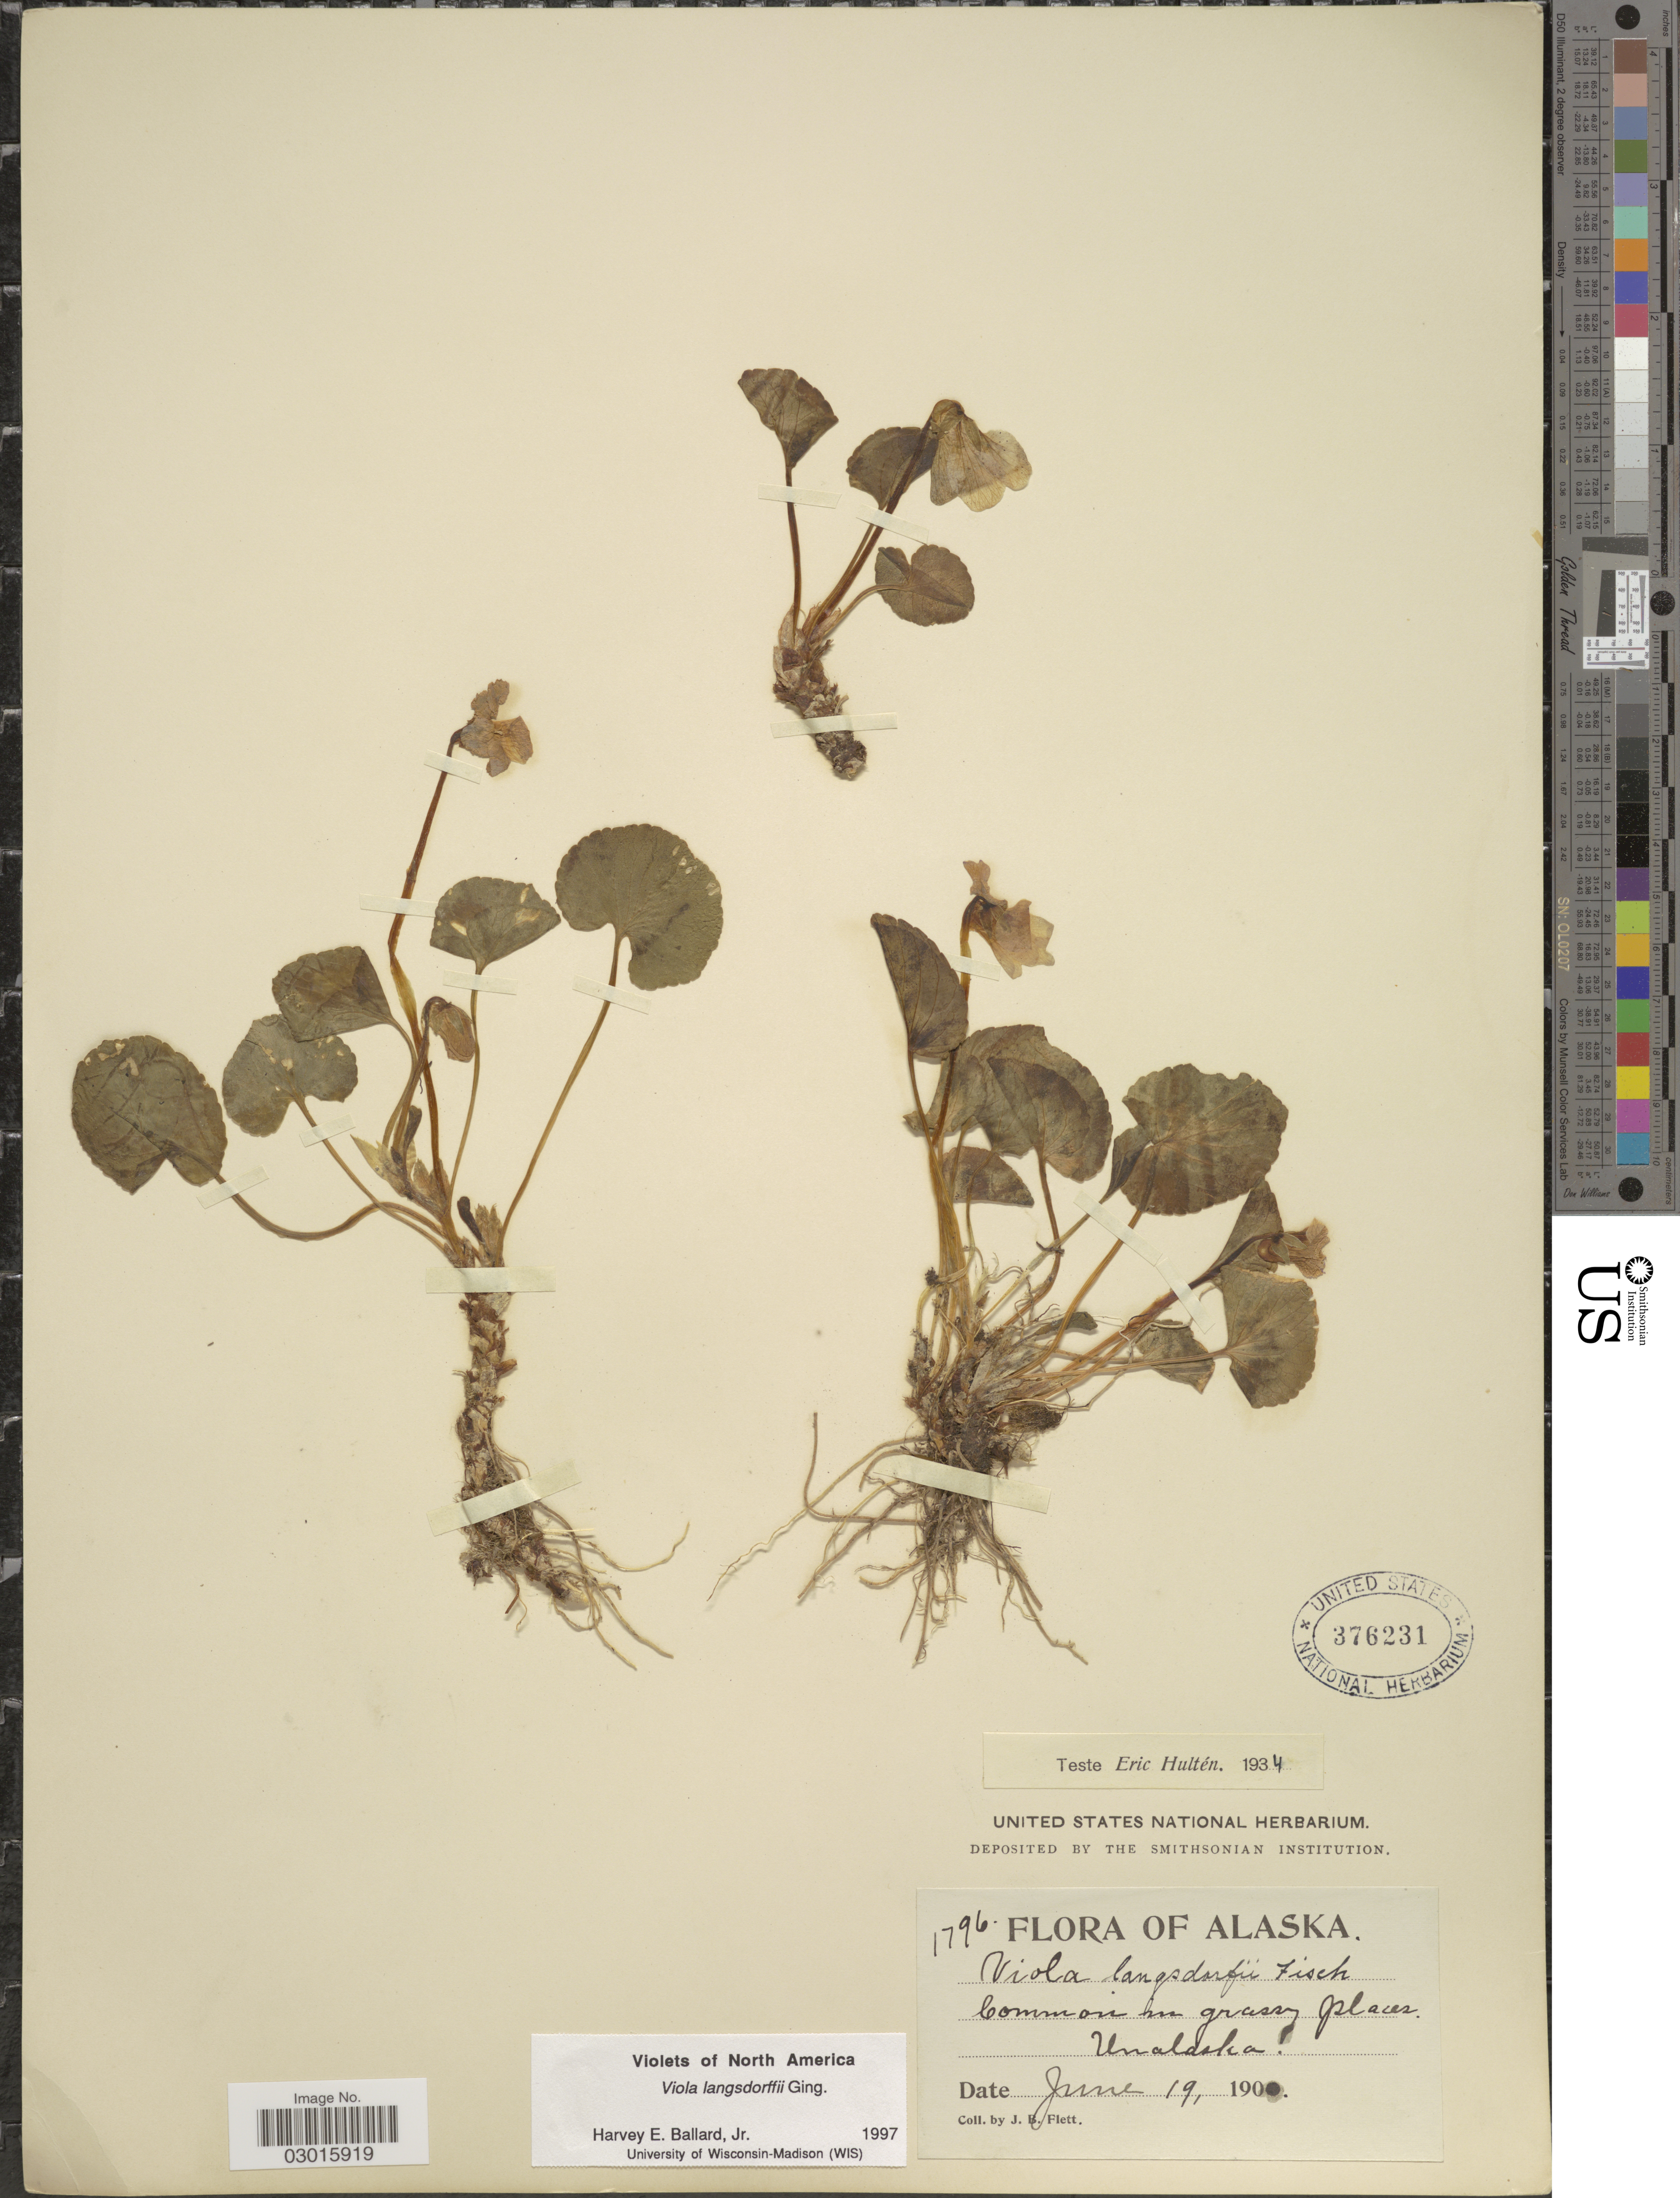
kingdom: Plantae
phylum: Tracheophyta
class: Magnoliopsida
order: Malpighiales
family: Violaceae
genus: Viola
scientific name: Viola langsdorffii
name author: Fisch. ex Ging.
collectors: J. Flett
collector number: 1796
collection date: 1900-06-19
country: United States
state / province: Alaska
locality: Unalaska.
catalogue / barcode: US 376231